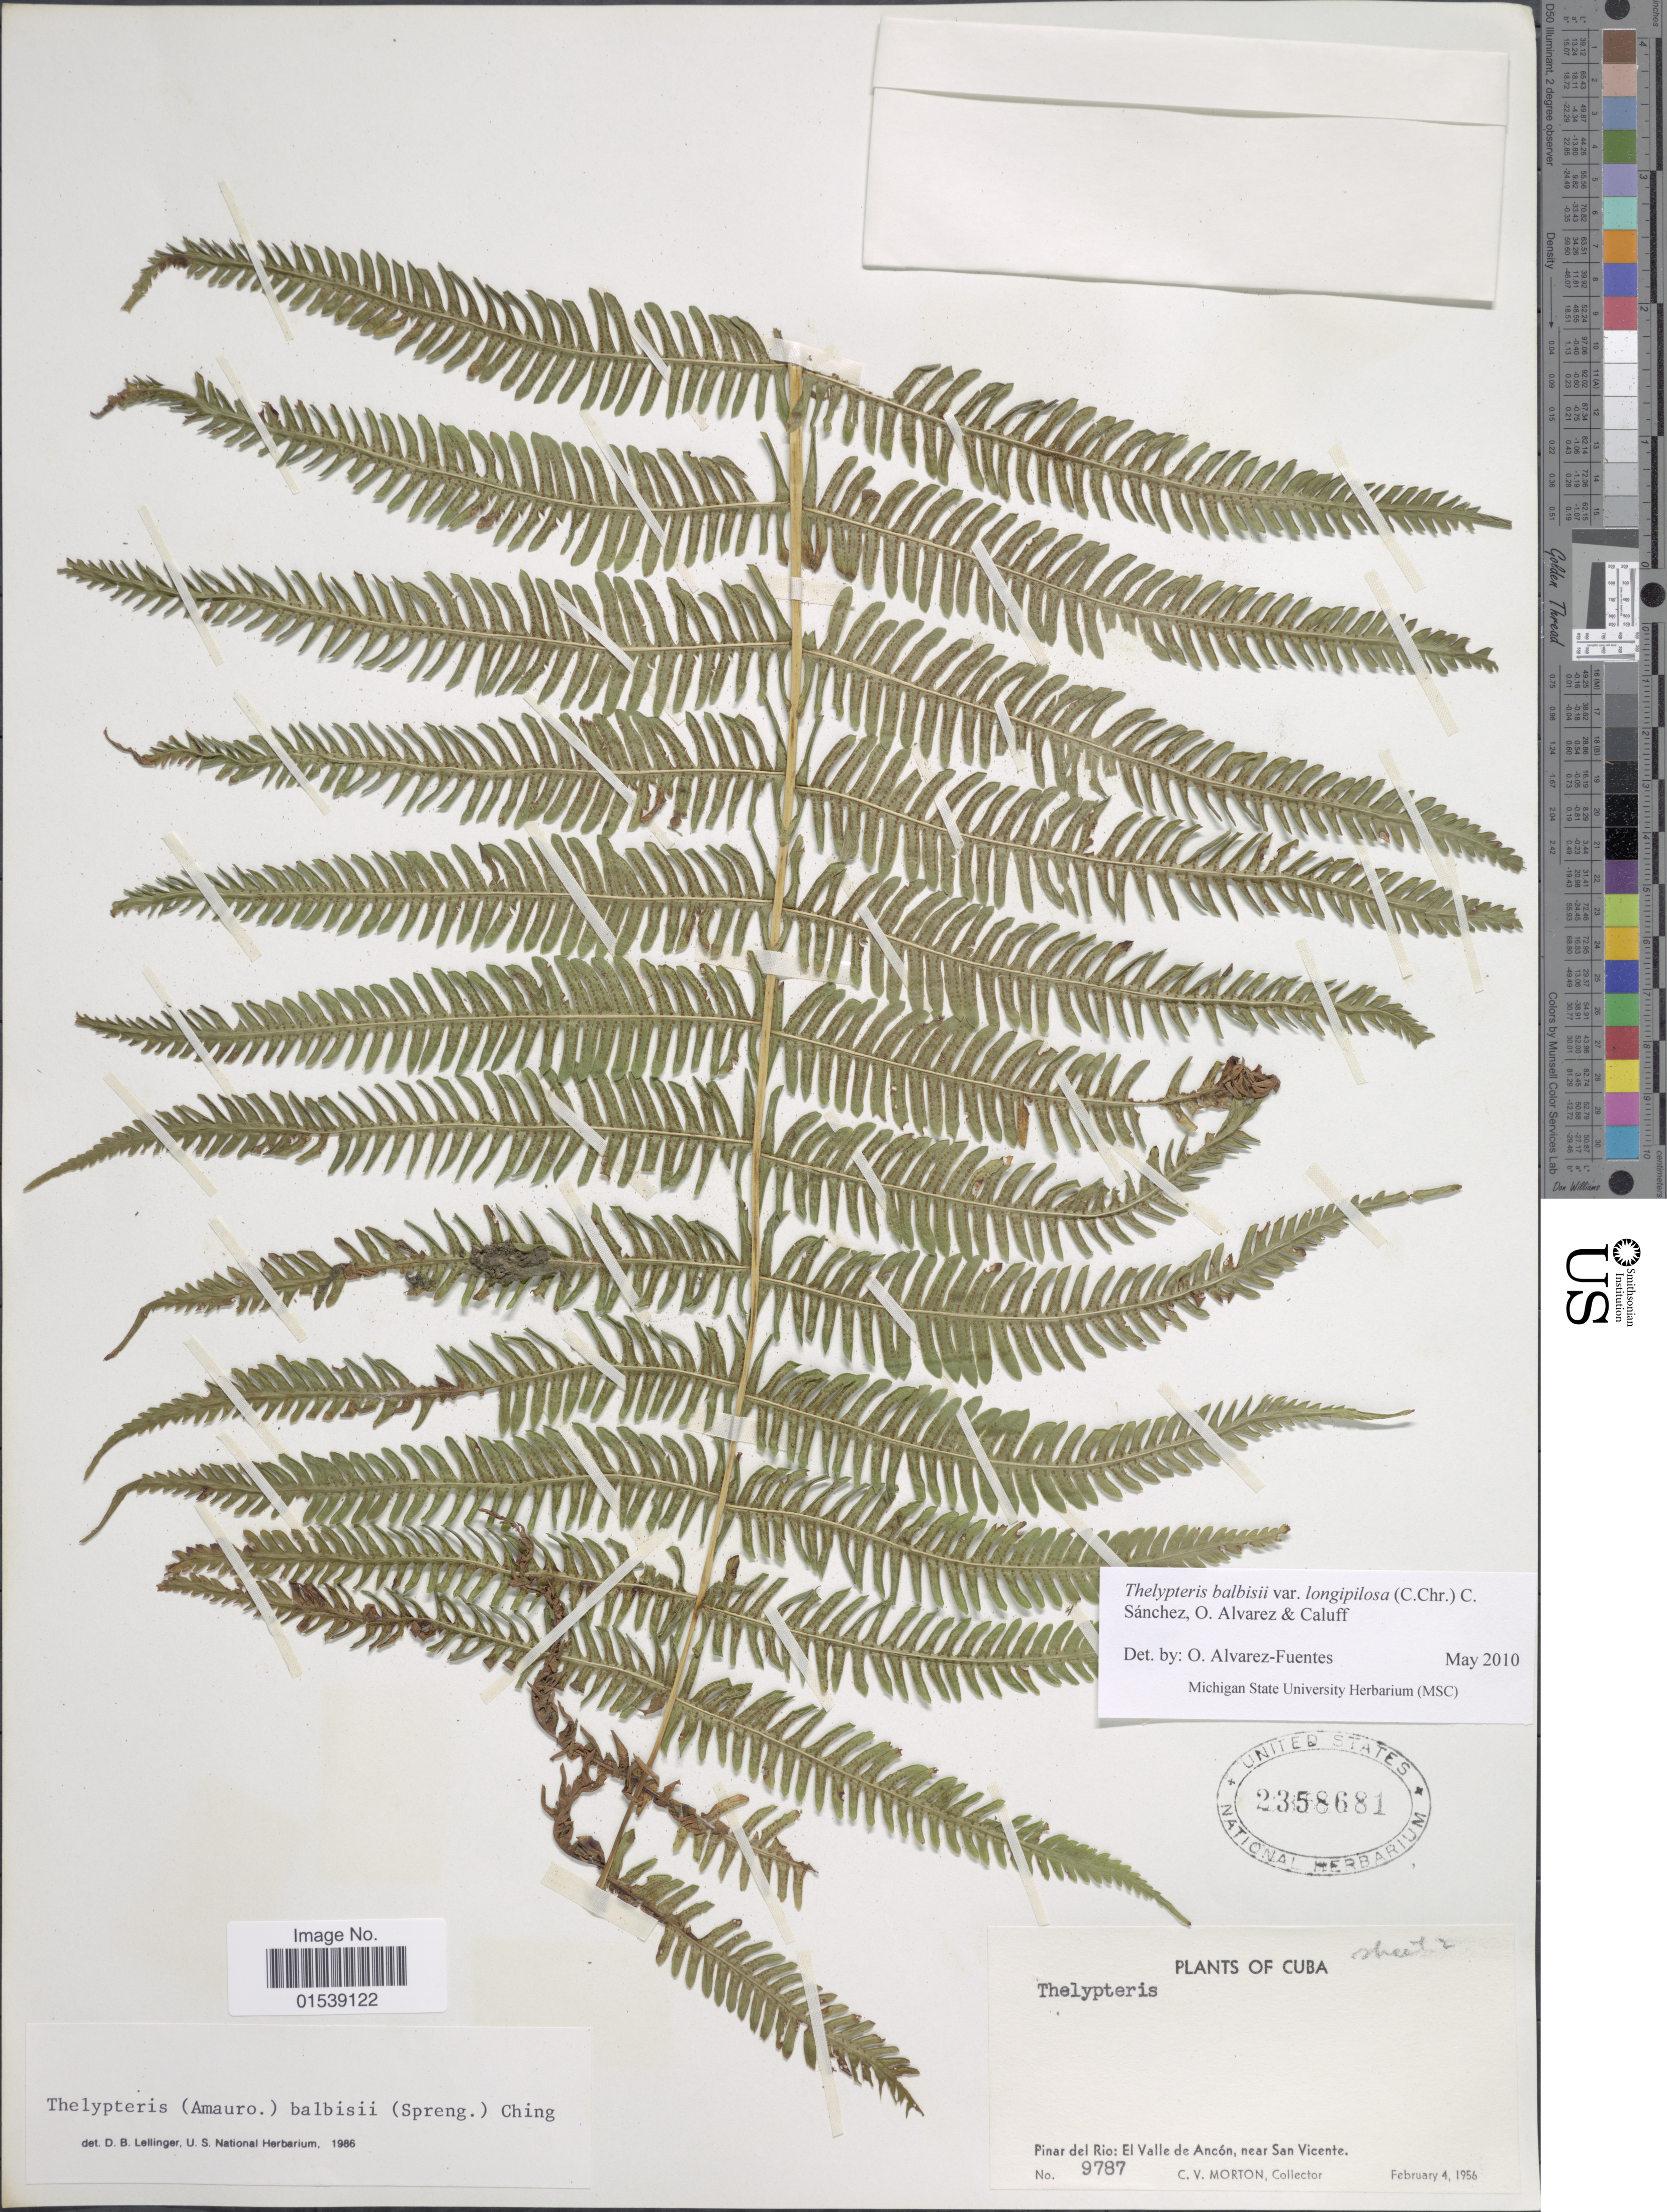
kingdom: Plantae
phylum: Tracheophyta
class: Polypodiopsida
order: Polypodiales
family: Thelypteridaceae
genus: Amauropelta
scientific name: Amauropelta balbisii (Spreng.) comb. nov., ined. 2015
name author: (Spreng.)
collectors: C. V. Morton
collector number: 9787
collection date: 1956-02-04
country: Cuba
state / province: Pinar del Río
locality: Pinar del Rio: El Valle de Ancon, near San Vicente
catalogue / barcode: US 2358681